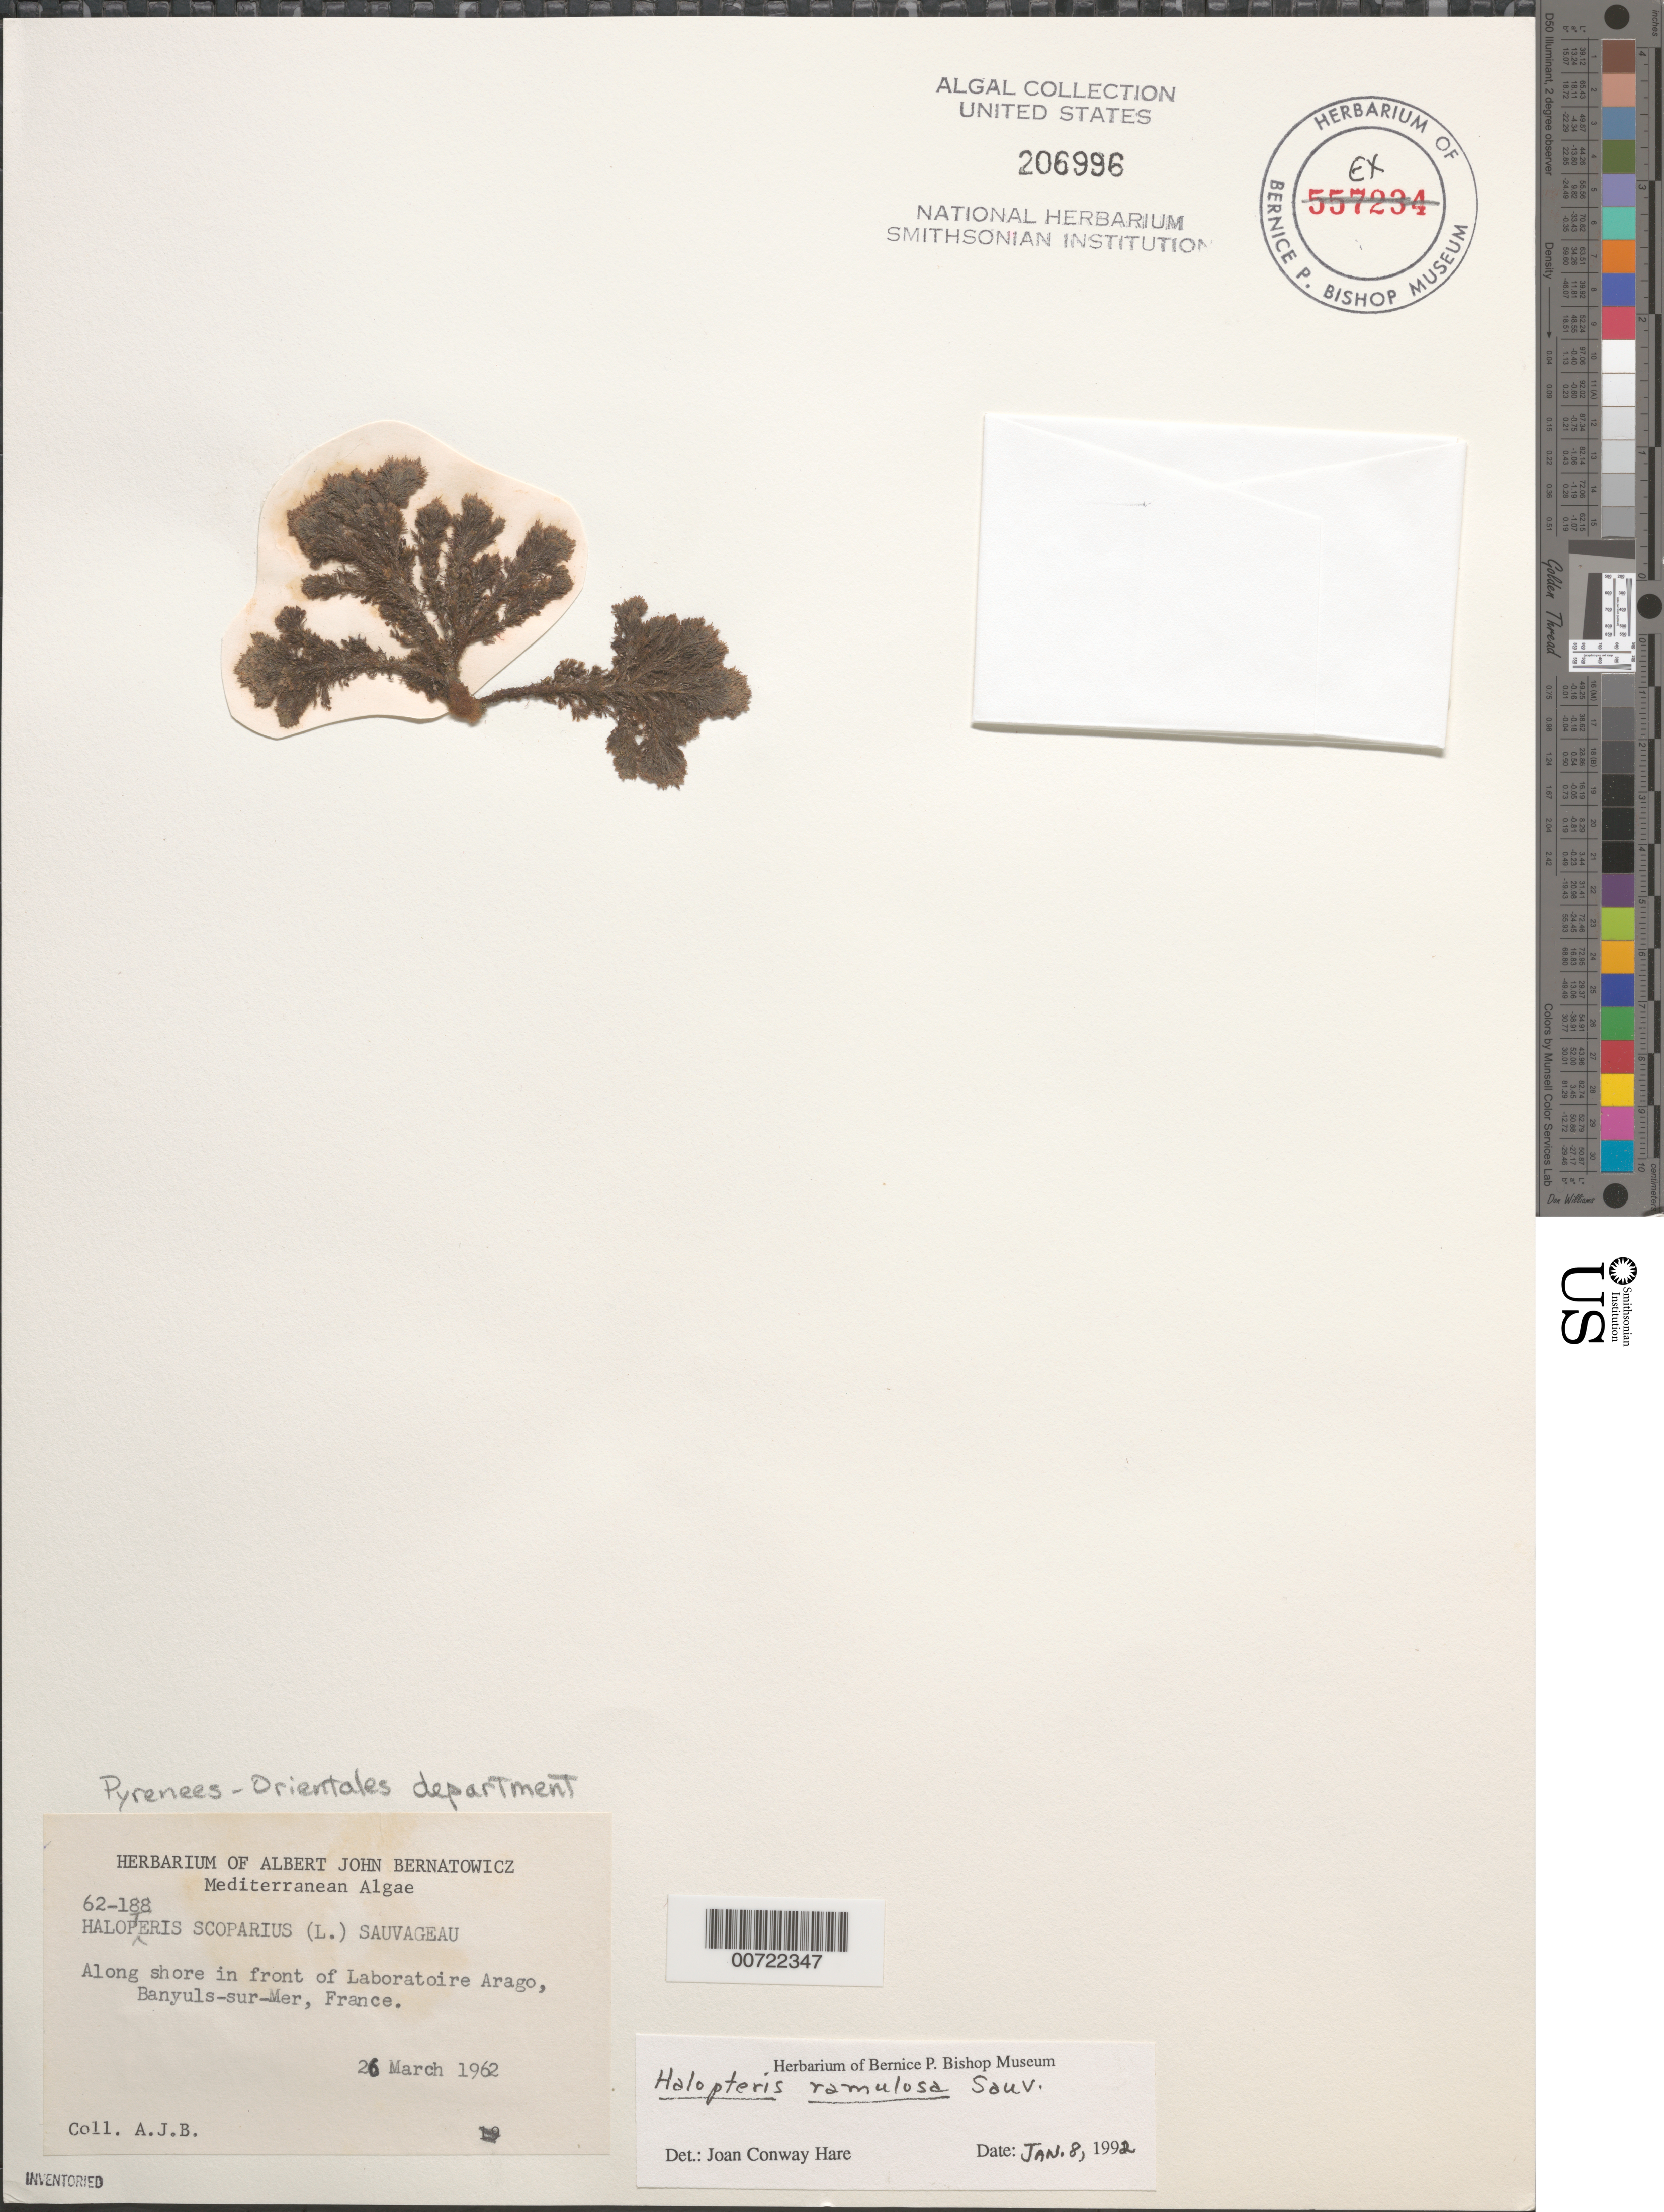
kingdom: Chromista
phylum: Ochrophyta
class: Phaeophyceae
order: Sphacelariales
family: Stypocaulaceae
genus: Halopteris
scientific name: Halopteris ramulosa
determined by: Hare, Joan Conway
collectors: A. Bernatowicz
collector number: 62-188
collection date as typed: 26 Mar 1962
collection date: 1962-03-26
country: France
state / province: Occitanie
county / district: Pyrénées-Orientales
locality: Banyuls-sur-Mer, Laboratoire Arago shore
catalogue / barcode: US 206996